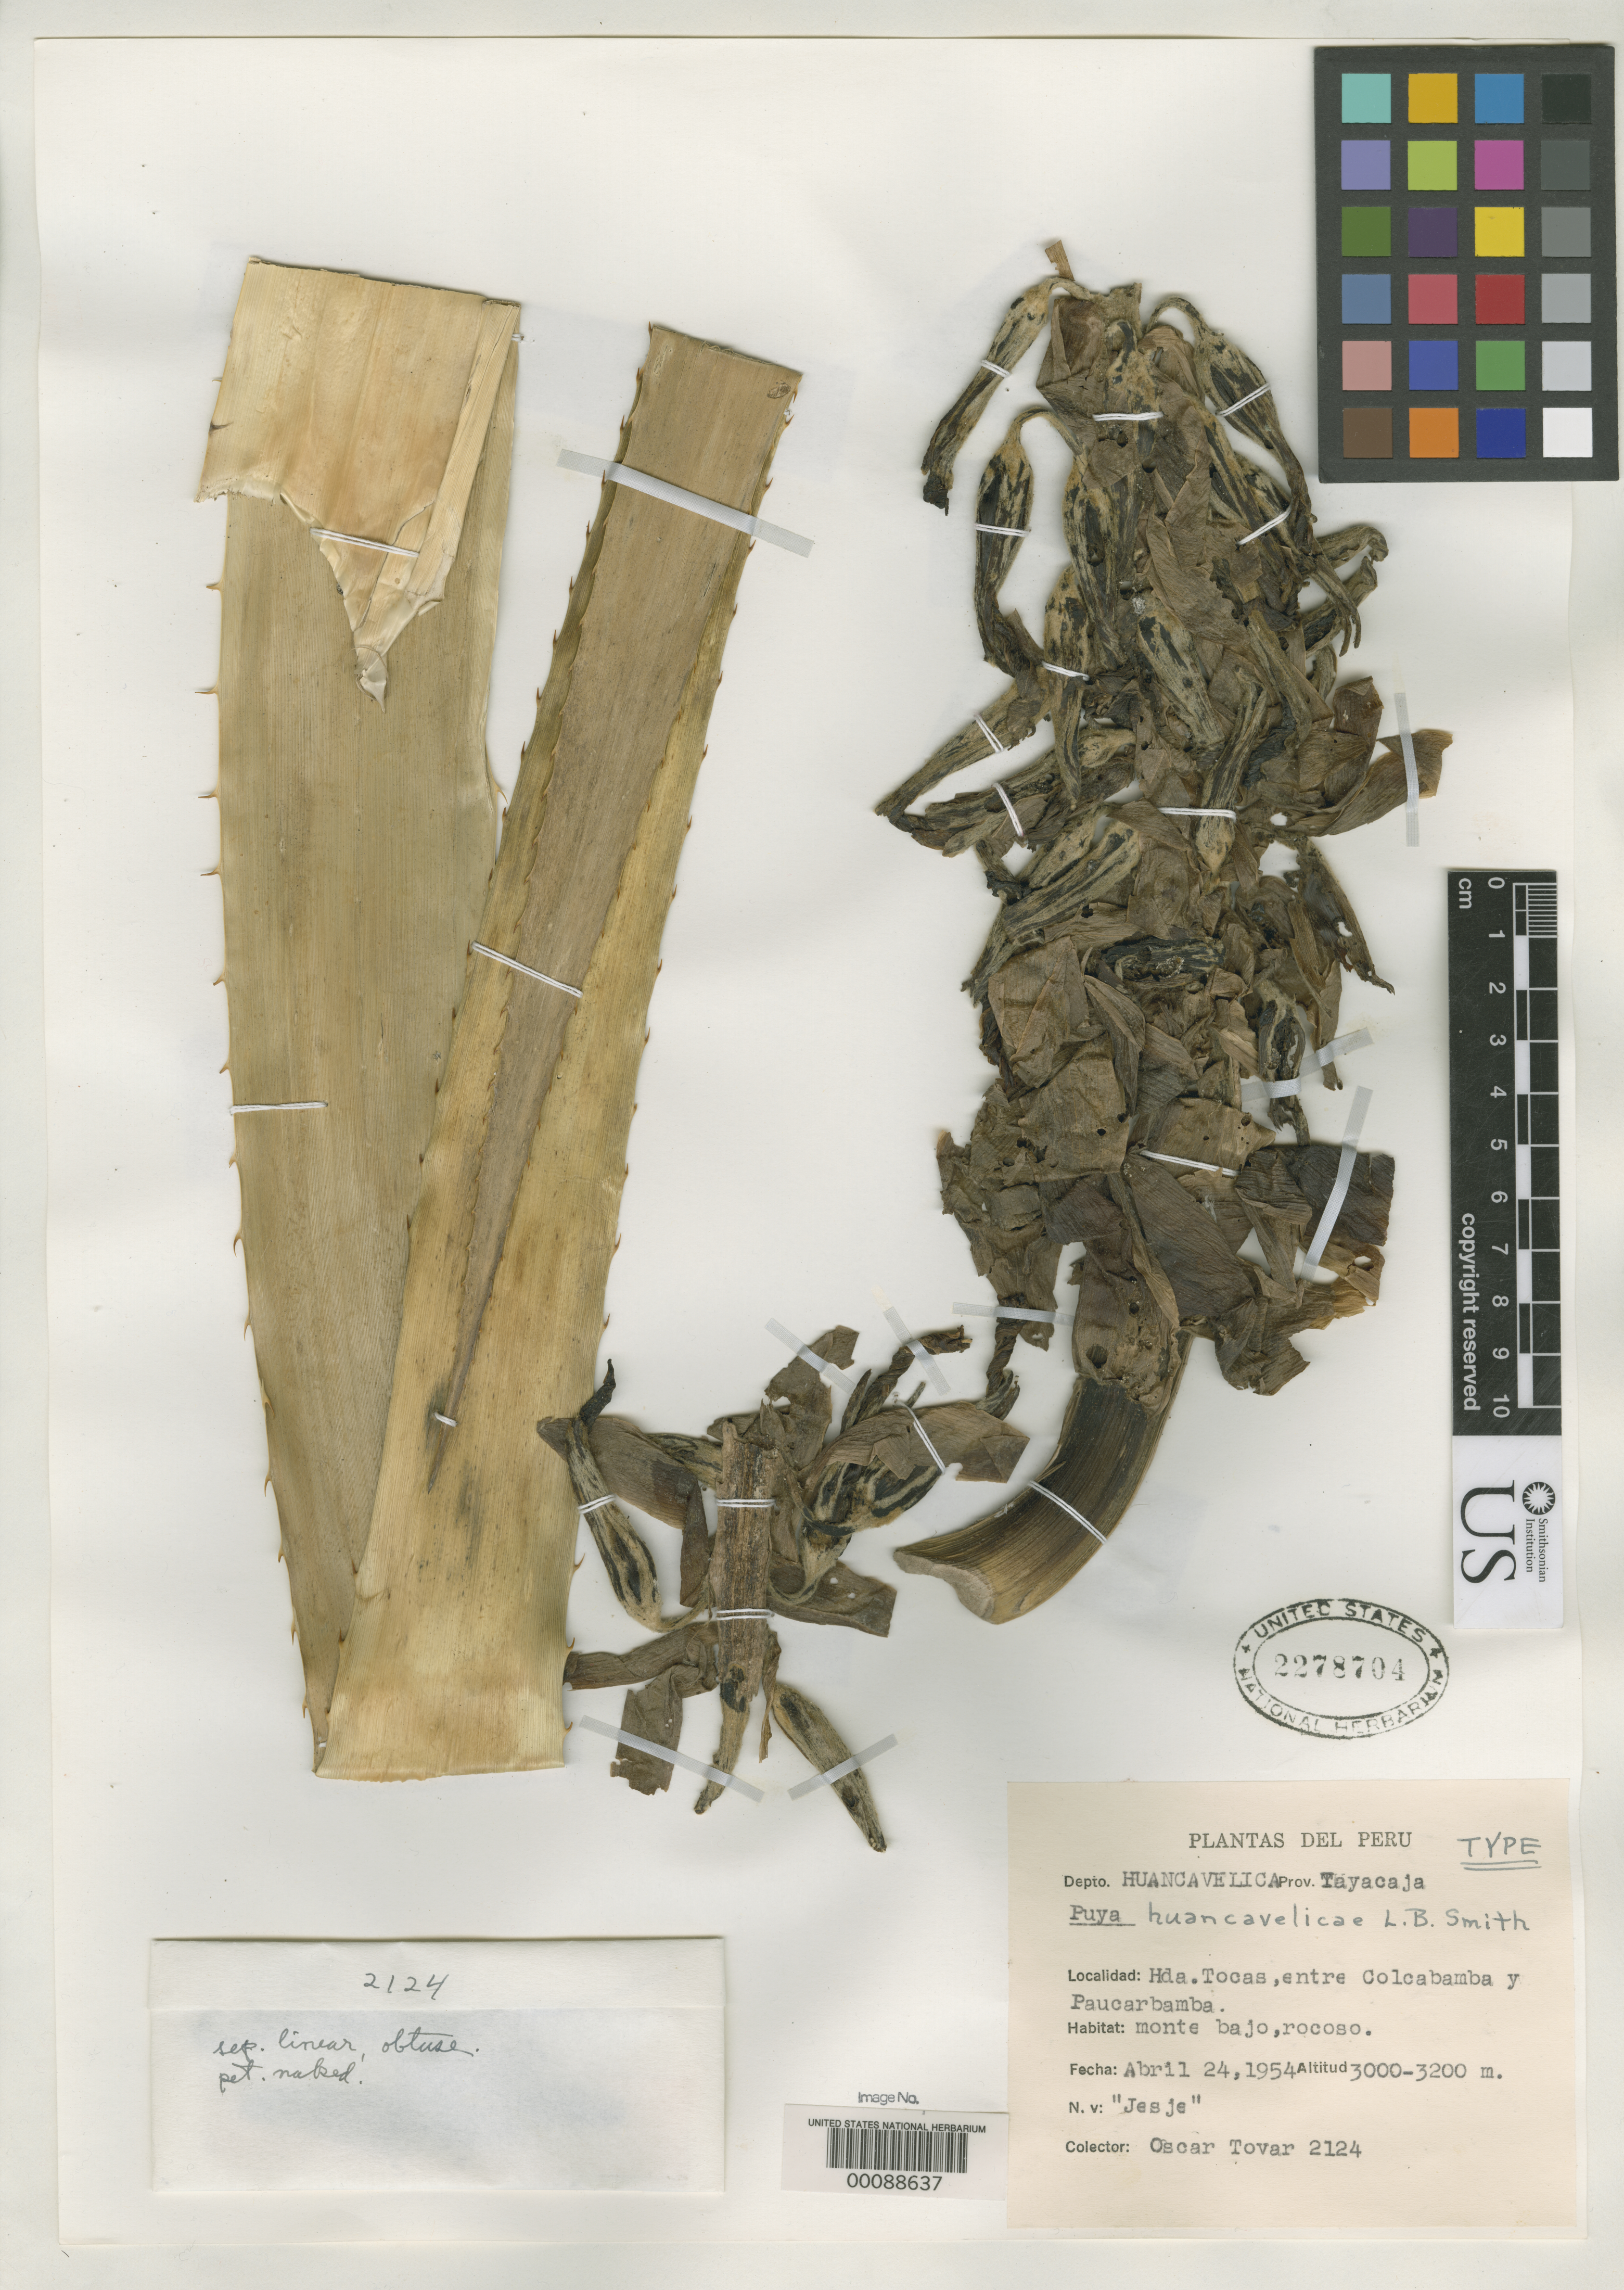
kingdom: Plantae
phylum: Tracheophyta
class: Liliopsida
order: Poales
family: Bromeliaceae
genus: Puya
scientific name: Puya huancavelicae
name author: L.B. Sm.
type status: Holotype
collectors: Ó. Tovar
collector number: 2124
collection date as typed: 24 Apr 1954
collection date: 1954-04-24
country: Peru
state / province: Huancavelica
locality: Hacienda Tocas, between Colcabamba and Paucarbamba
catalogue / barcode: US 2278704